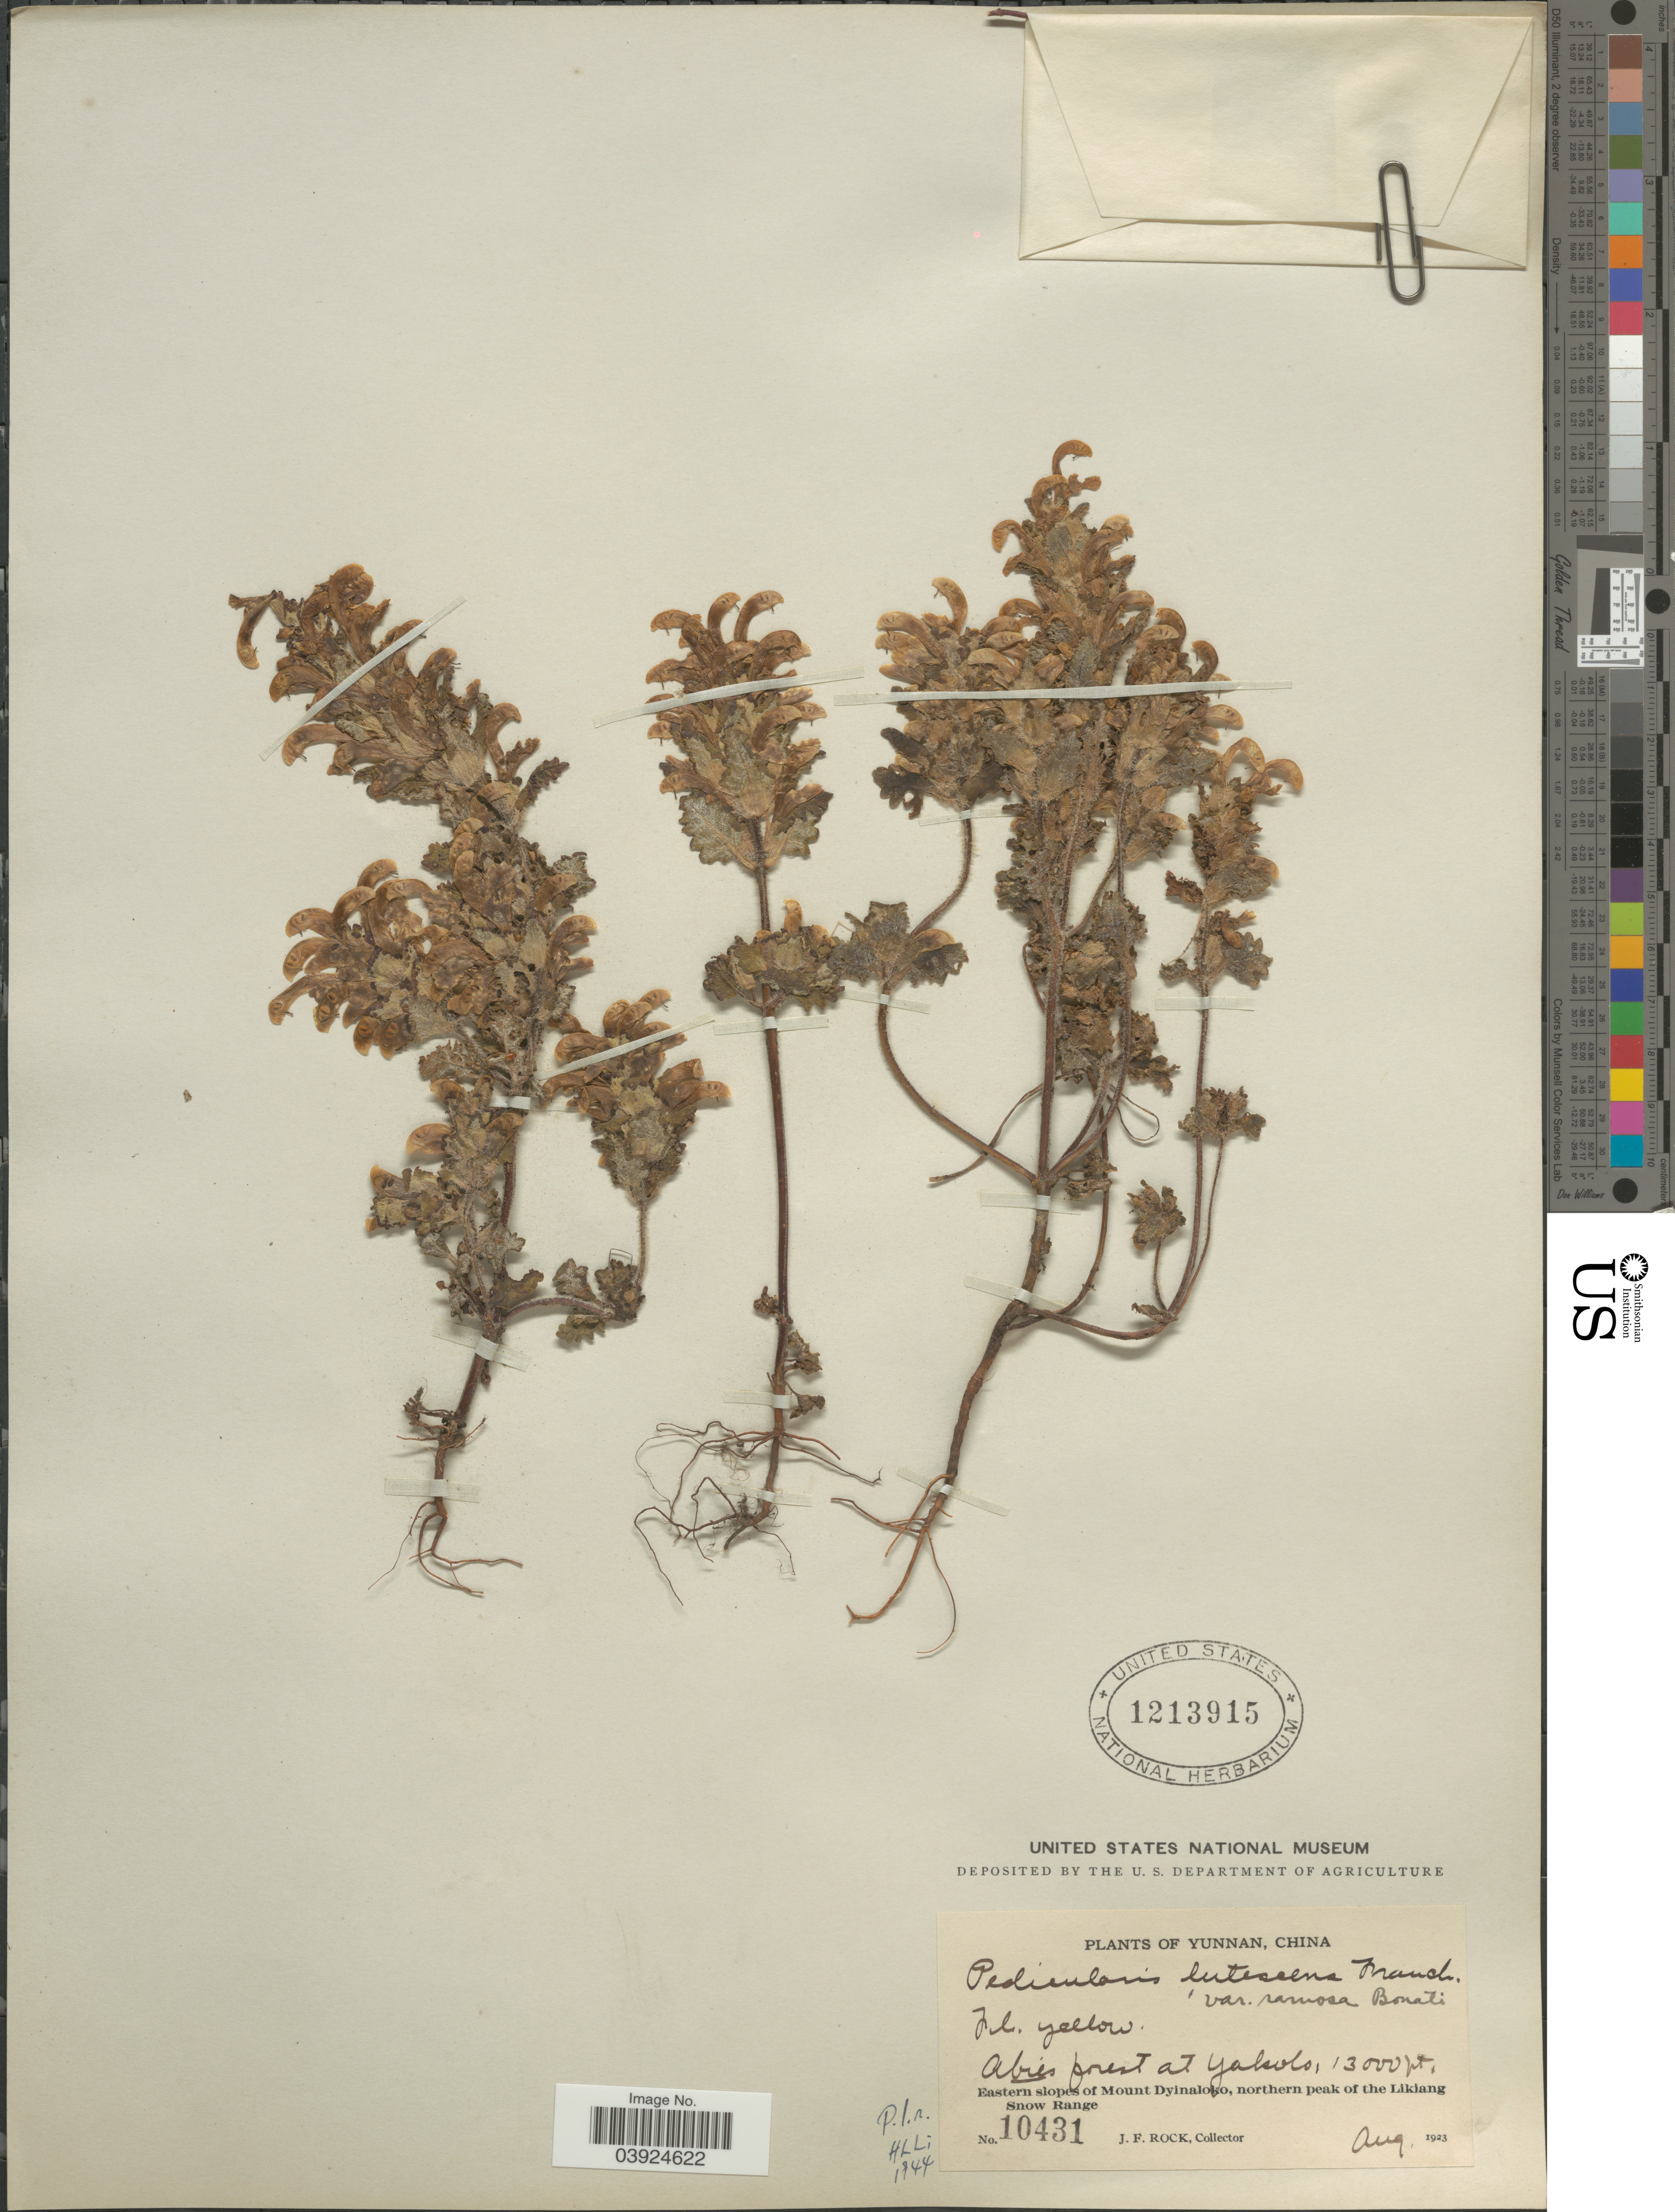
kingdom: Plantae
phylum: Tracheophyta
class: Magnoliopsida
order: Lamiales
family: Orobanchaceae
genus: Pedicularis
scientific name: Pedicularis lutescens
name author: Franch. & Maxim.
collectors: J. Rock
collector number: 10431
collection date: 1923-08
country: China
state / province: Yunnan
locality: Abies forest at Yakolo. Eastern slopes of Mount Dyinaloko, northern peak of the Likiang Snow Range.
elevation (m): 3962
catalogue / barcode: US 1213915